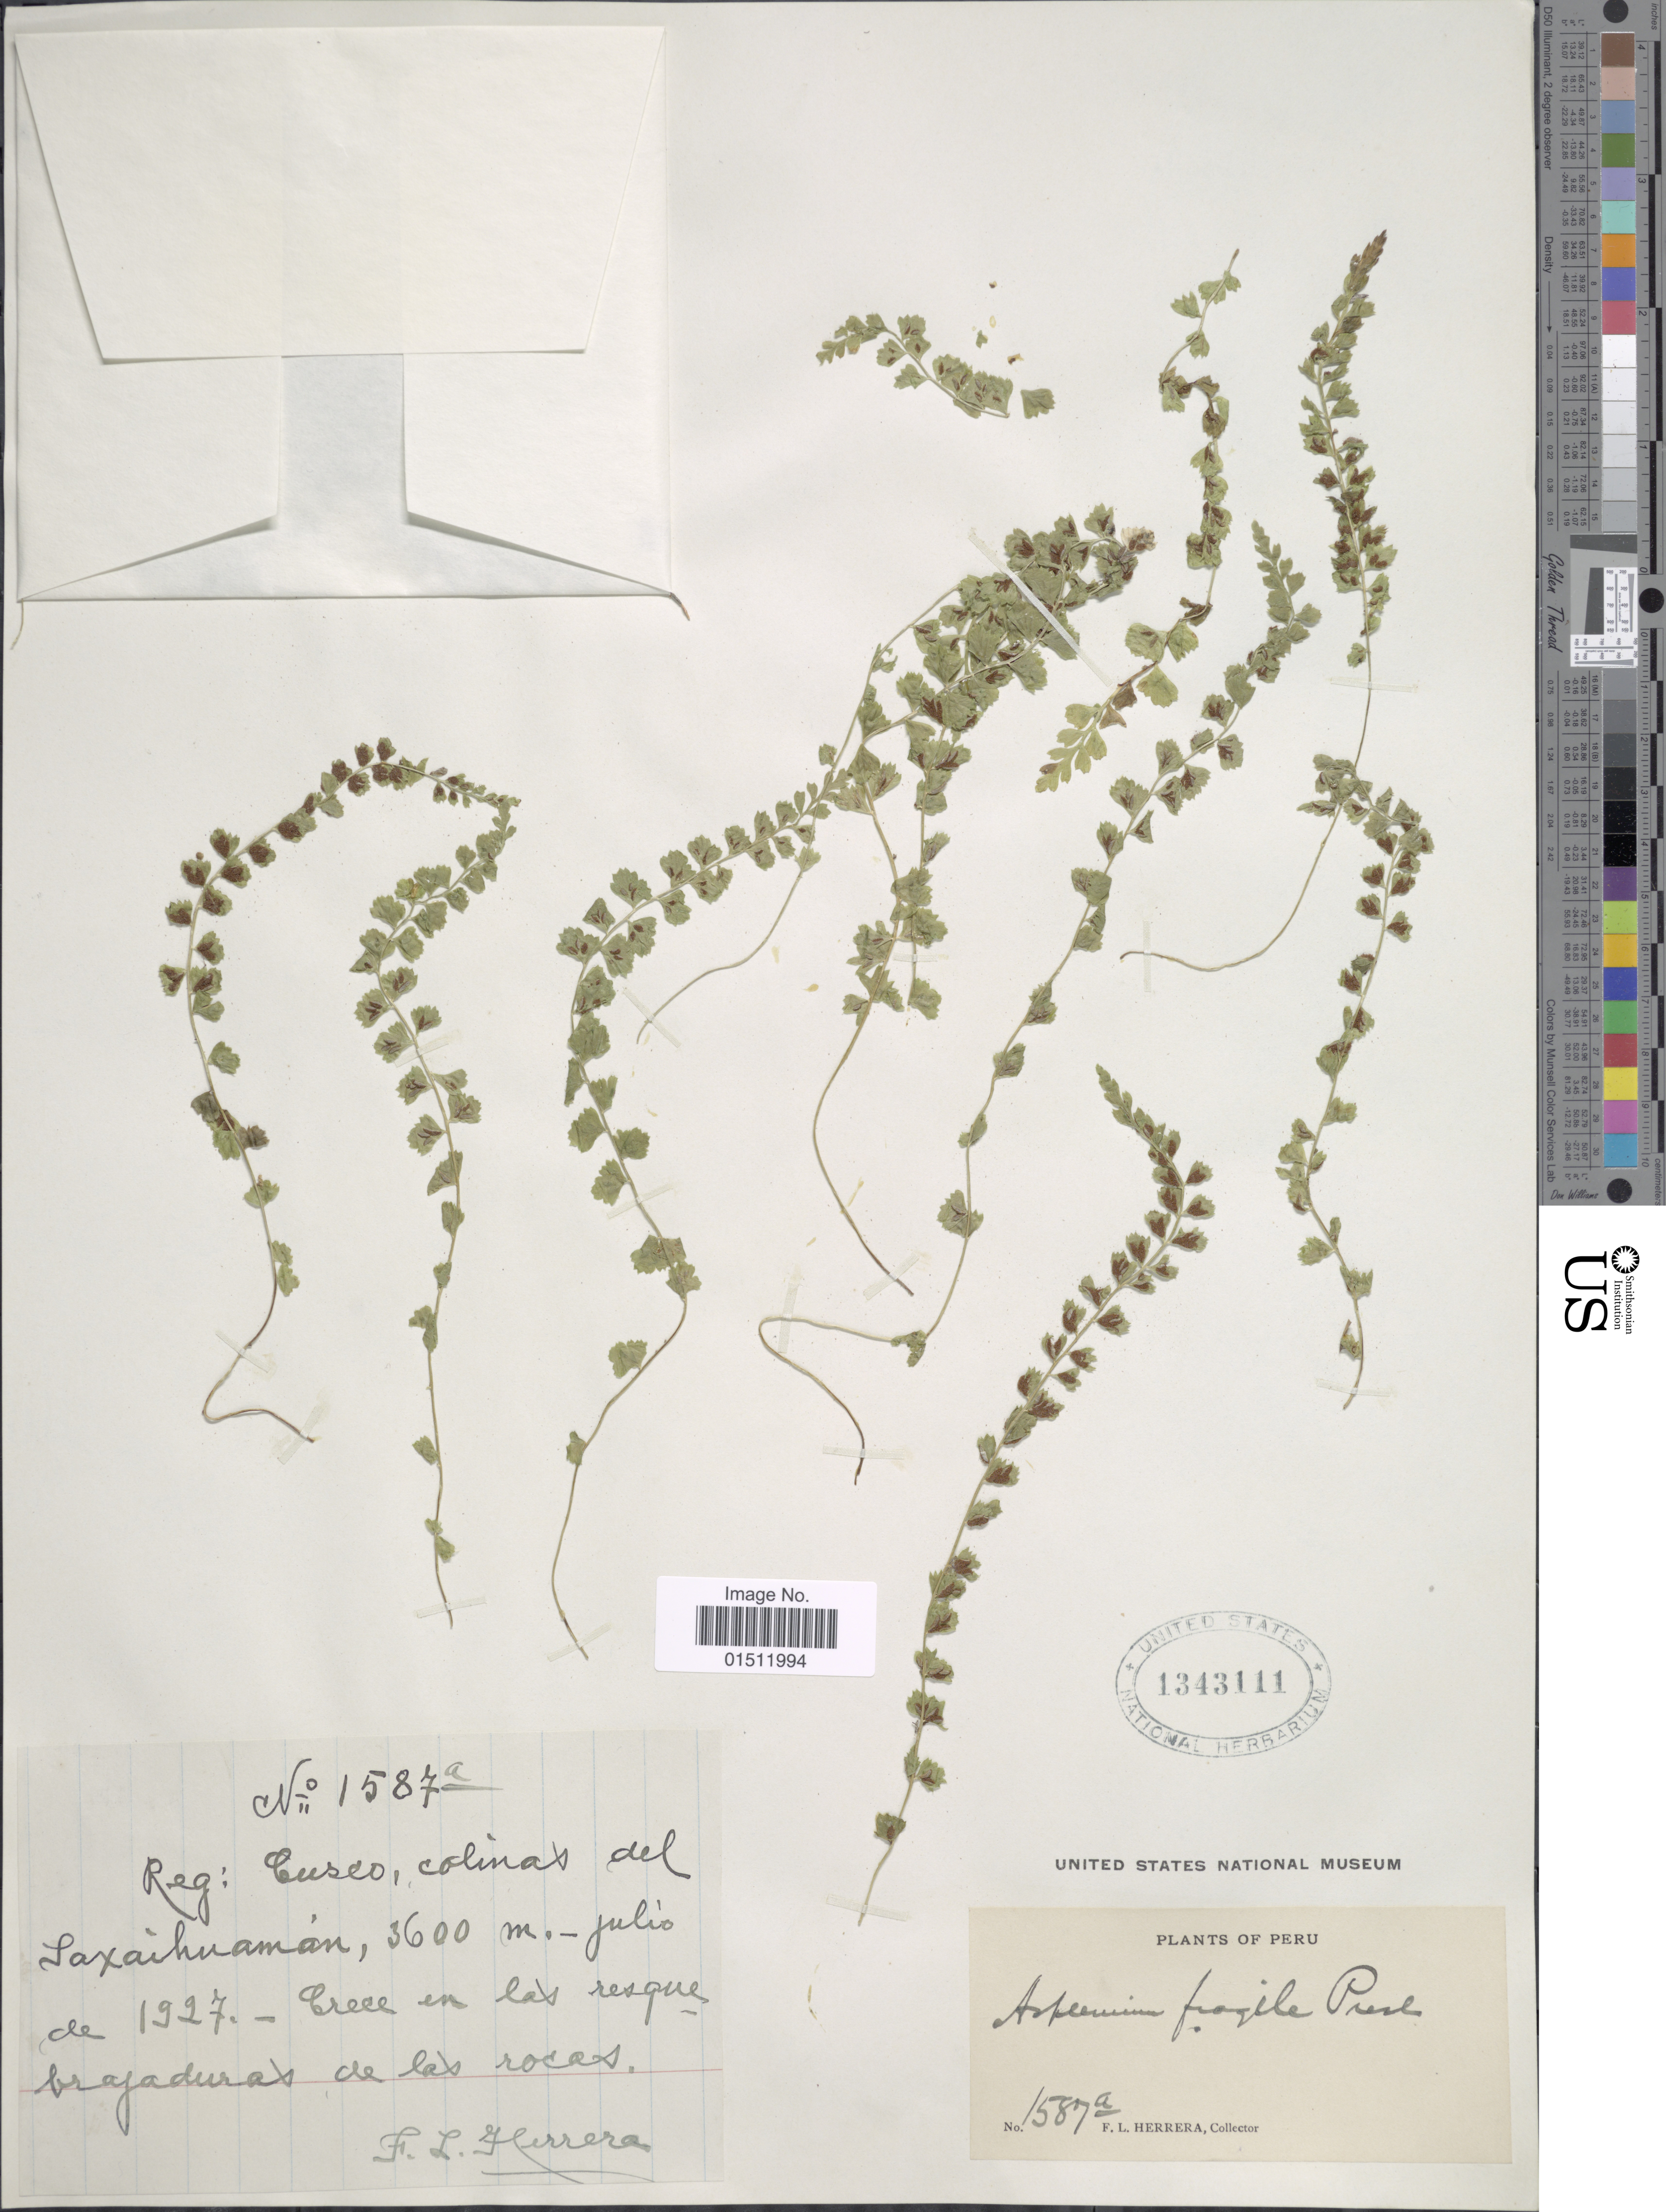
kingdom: Plantae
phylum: Tracheophyta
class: Polypodiopsida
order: Polypodiales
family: Aspleniaceae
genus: Asplenium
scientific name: Asplenium peruvianum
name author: Desv.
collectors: F. L. Herrera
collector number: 1587a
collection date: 1927-07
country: Peru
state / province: Cusco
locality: Colinas del Sacsayhuamán.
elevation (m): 3600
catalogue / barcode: US 1343111